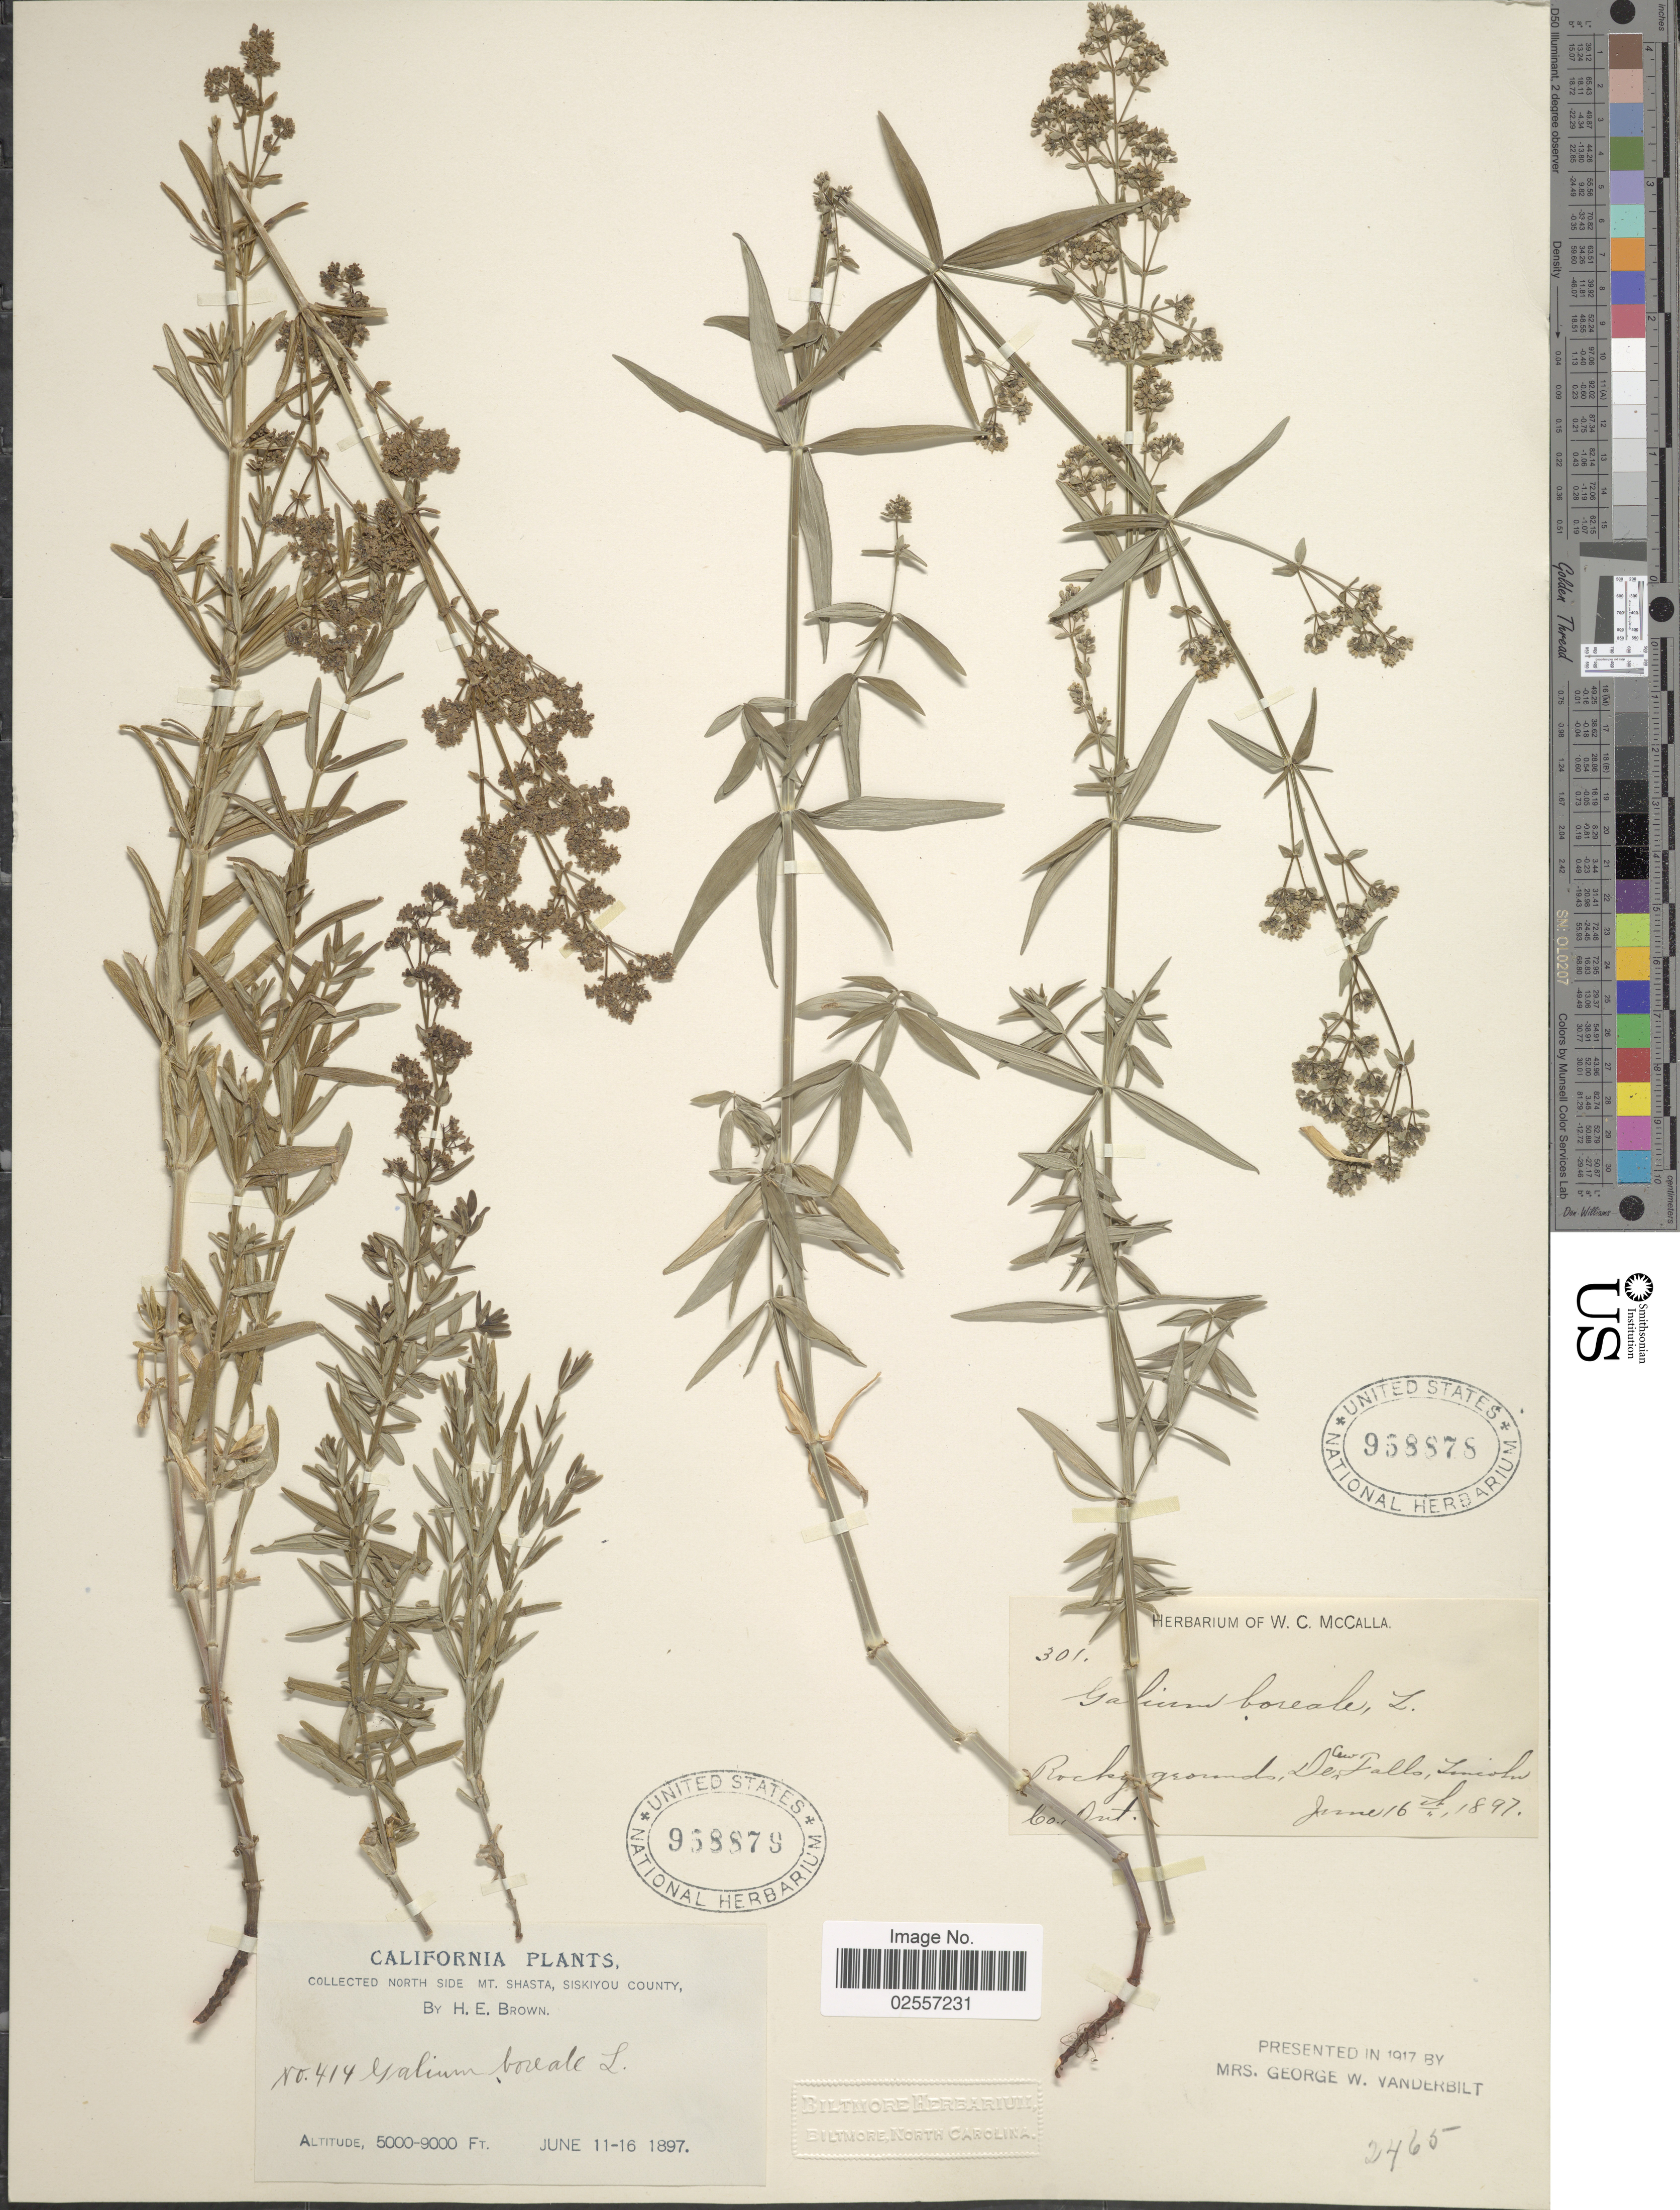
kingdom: Plantae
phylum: Tracheophyta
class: Magnoliopsida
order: Gentianales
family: Rubiaceae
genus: Galium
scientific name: Galium boreale L.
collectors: H. E. Brown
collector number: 414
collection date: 1897-06-11/1897-06-16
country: United States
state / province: California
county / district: Siskiyou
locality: North side Mt. Shasta, Siskiyou County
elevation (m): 1524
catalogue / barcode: US 958879-2